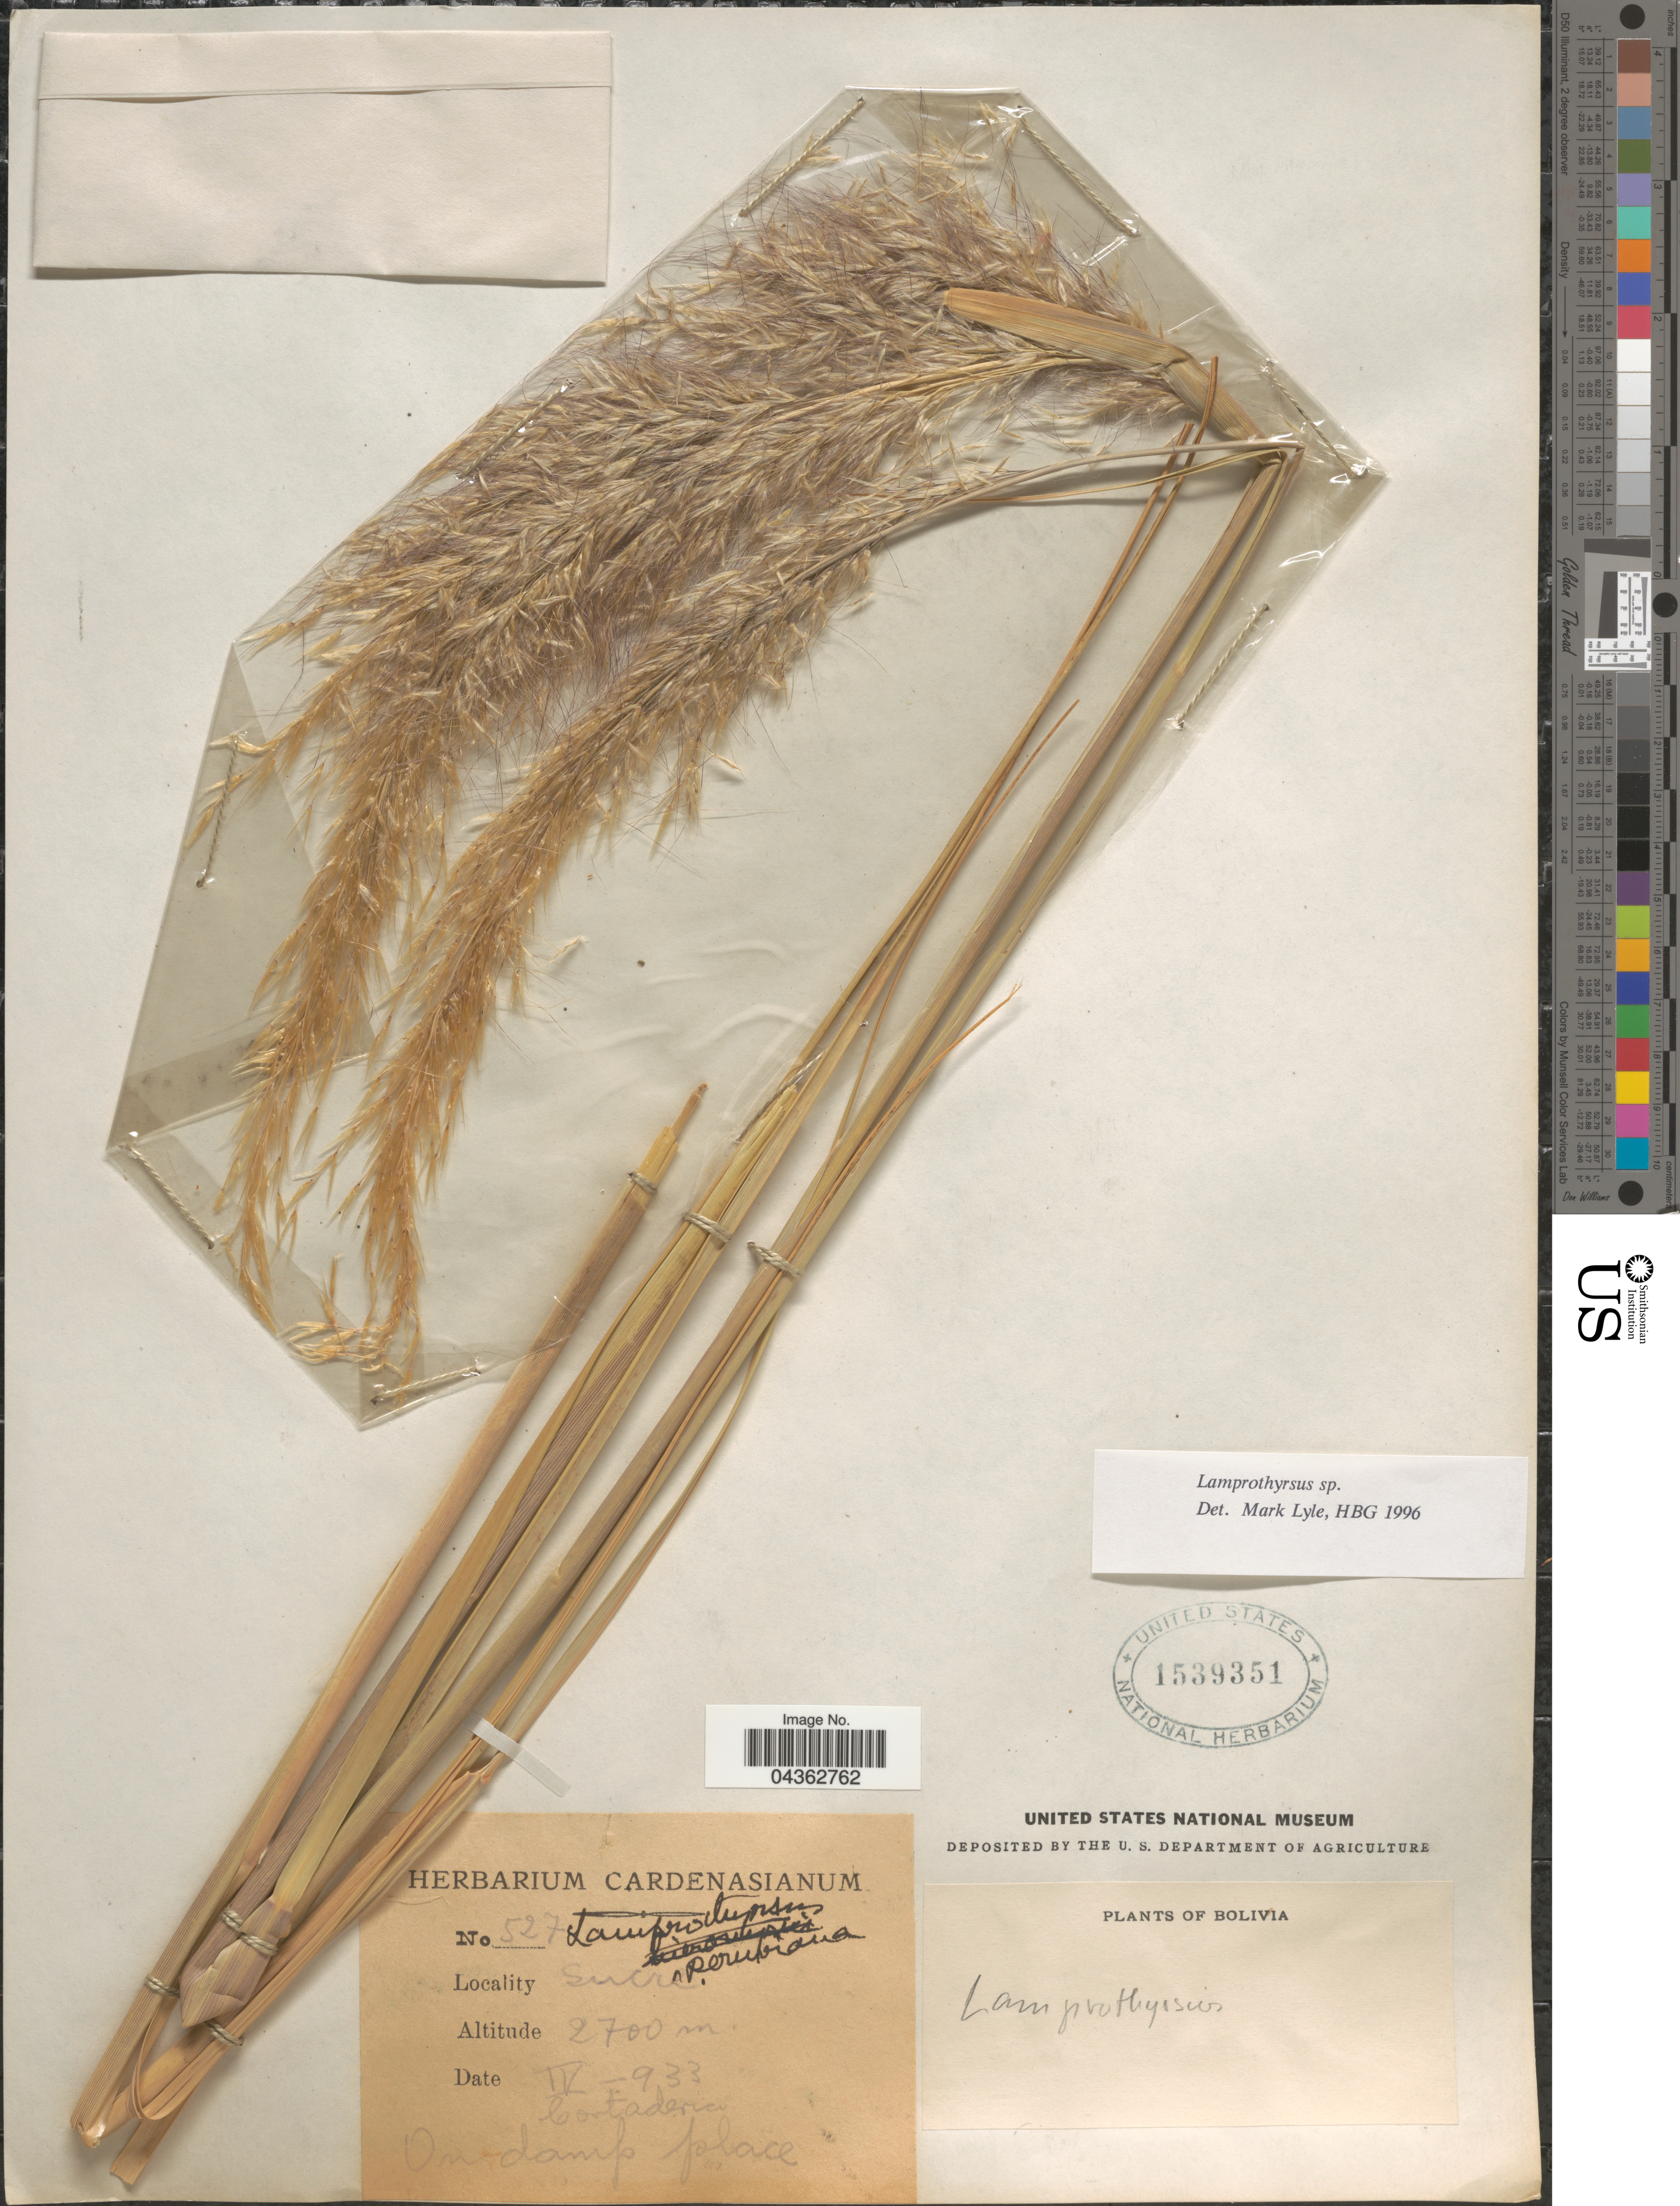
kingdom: Plantae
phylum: Tracheophyta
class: Liliopsida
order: Poales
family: Poaceae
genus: Cortaderia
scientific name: Cortaderia peruviana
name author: (Hitchc.) N.P. Barker & H.P. Linder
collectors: ex herb. Cardenasianum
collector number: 527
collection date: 1933-04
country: Bolivia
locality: Sucre.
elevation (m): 2700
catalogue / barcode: US 1539351